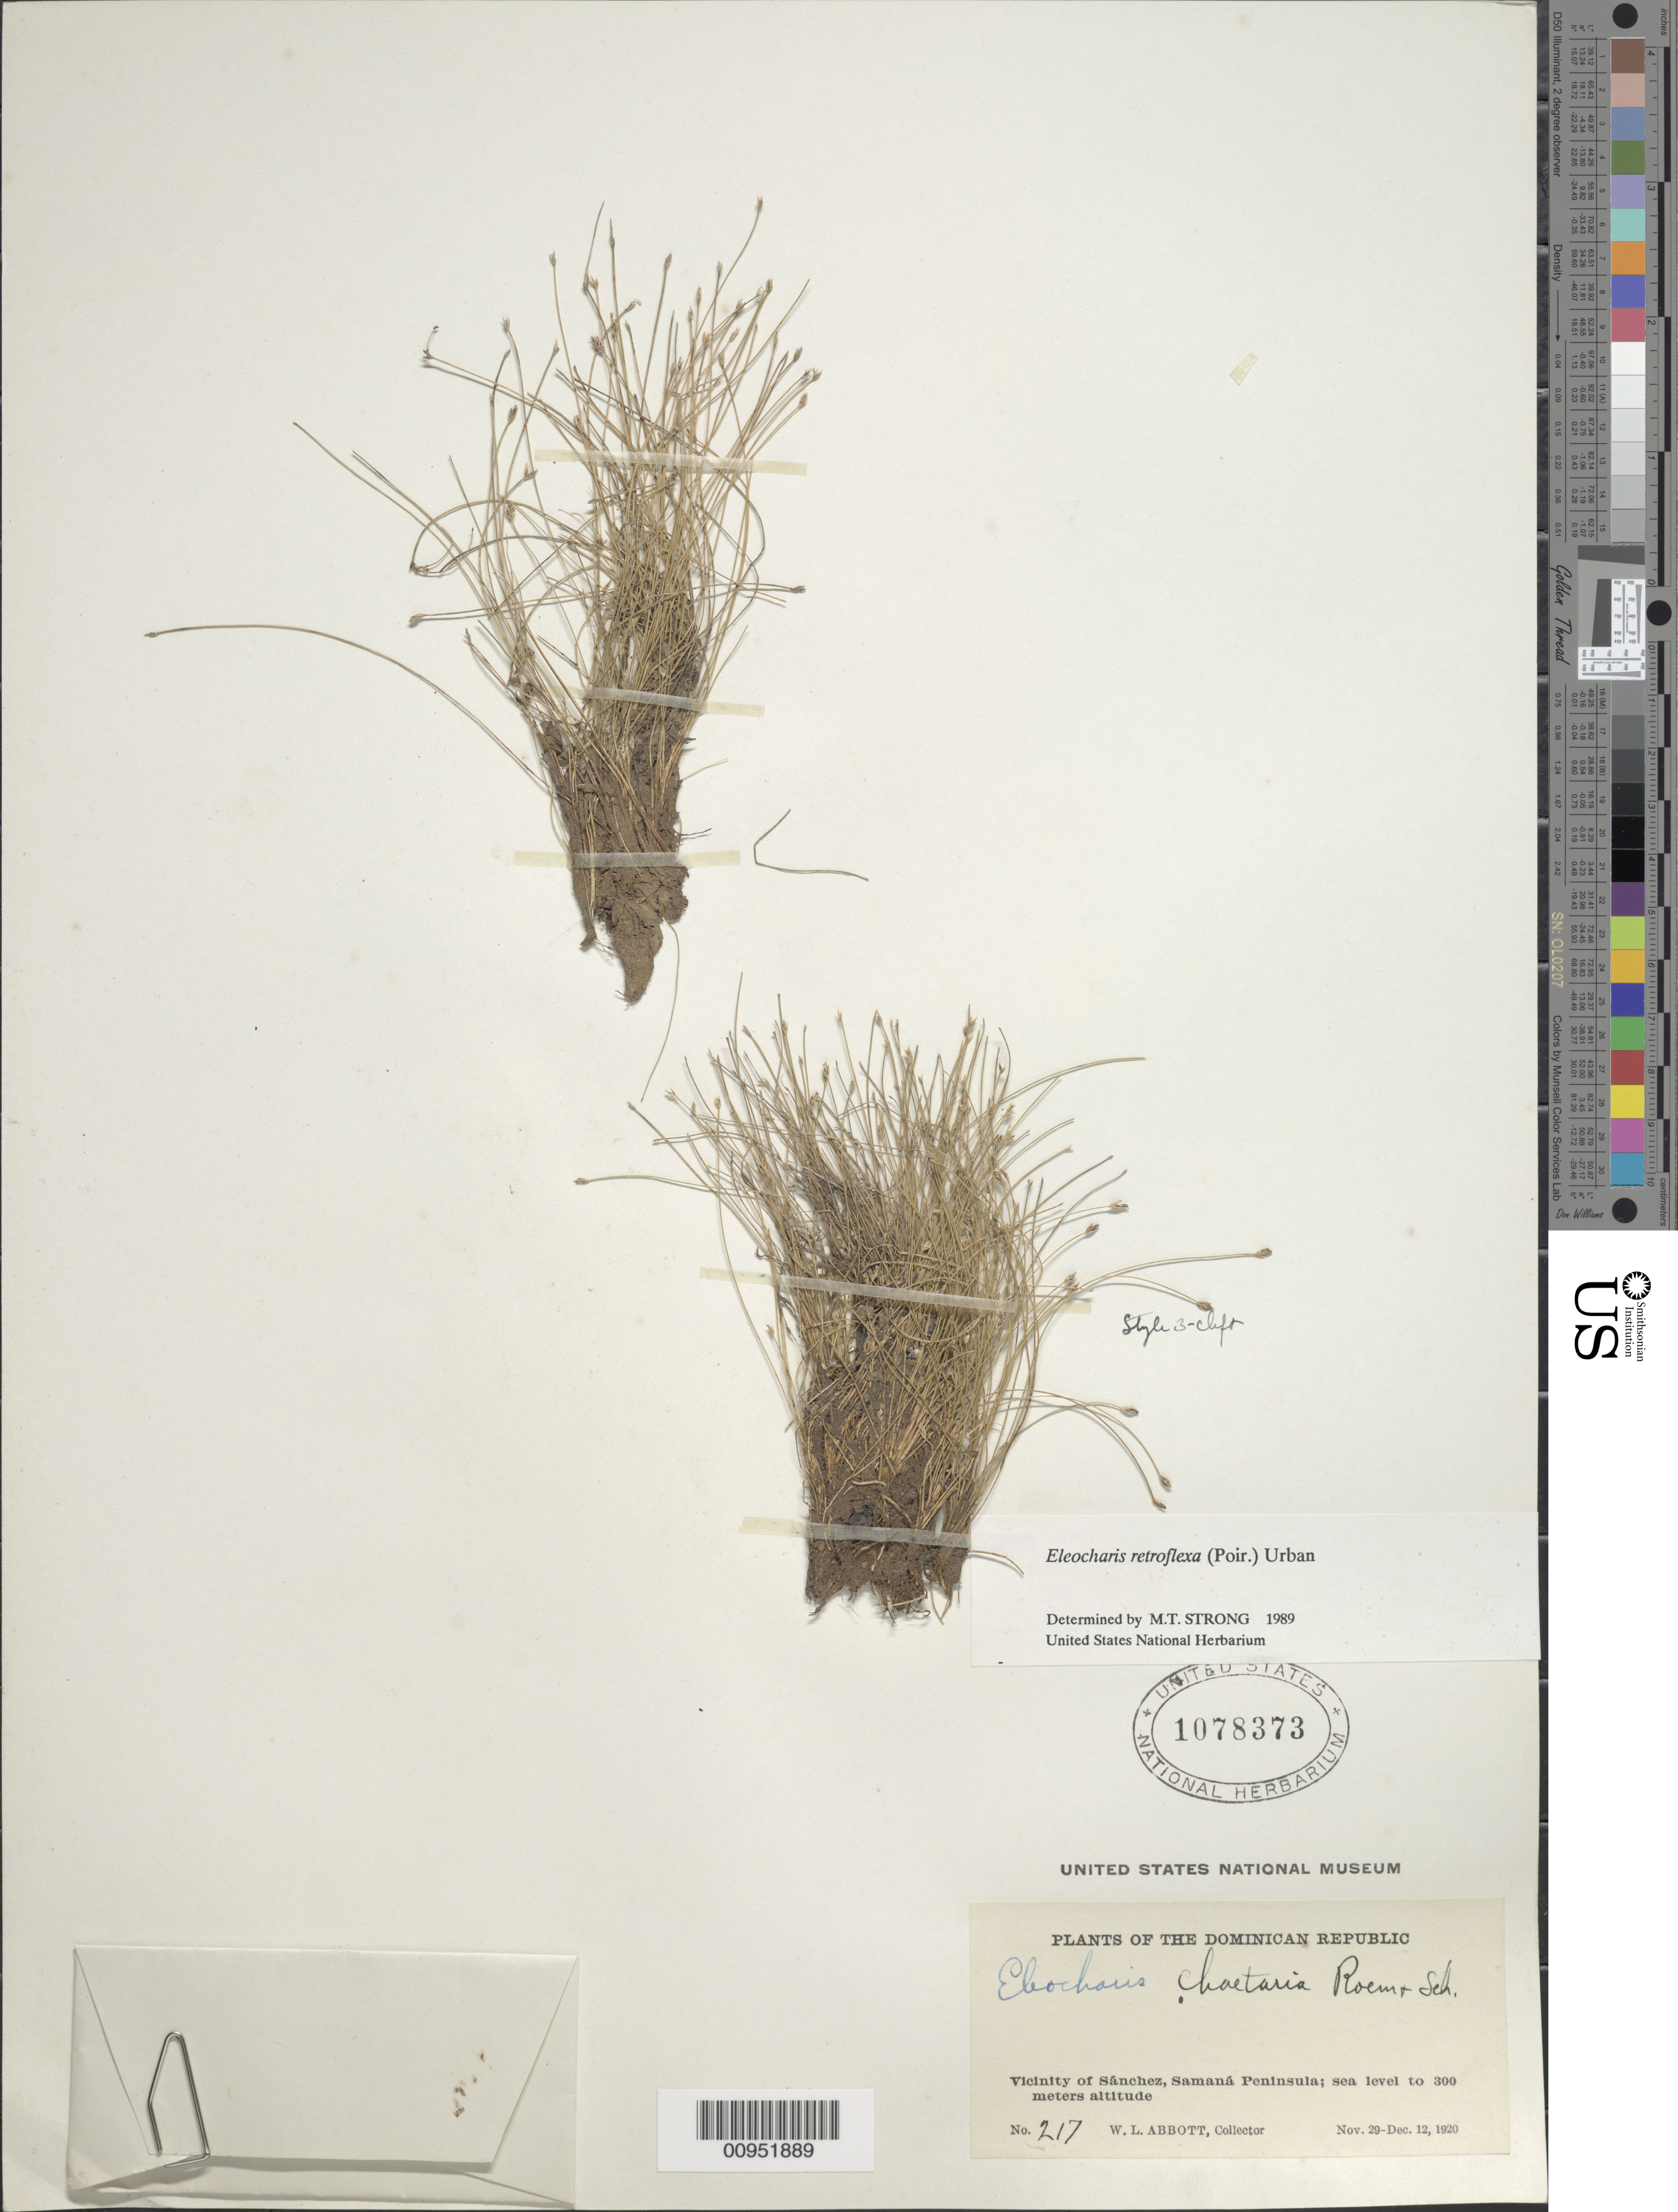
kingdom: Plantae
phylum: Tracheophyta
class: Liliopsida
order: Poales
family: Cyperaceae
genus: Eleocharis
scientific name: Eleocharis retroflexa subsp. retroflexa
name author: (Poir.) Urb.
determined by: Strong, M. T., (US), Smithsonian Institution - National Museum of Natural History (UNITED STATES)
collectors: W. L. Abbott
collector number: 217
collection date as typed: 29 Nov 1920 to 12 Dec 1920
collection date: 1920-11-29/1920-12-12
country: Dominican Republic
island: Hispaniola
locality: Vicinity of Sánchez, Samaná Peninsula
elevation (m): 0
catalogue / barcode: US 1078373